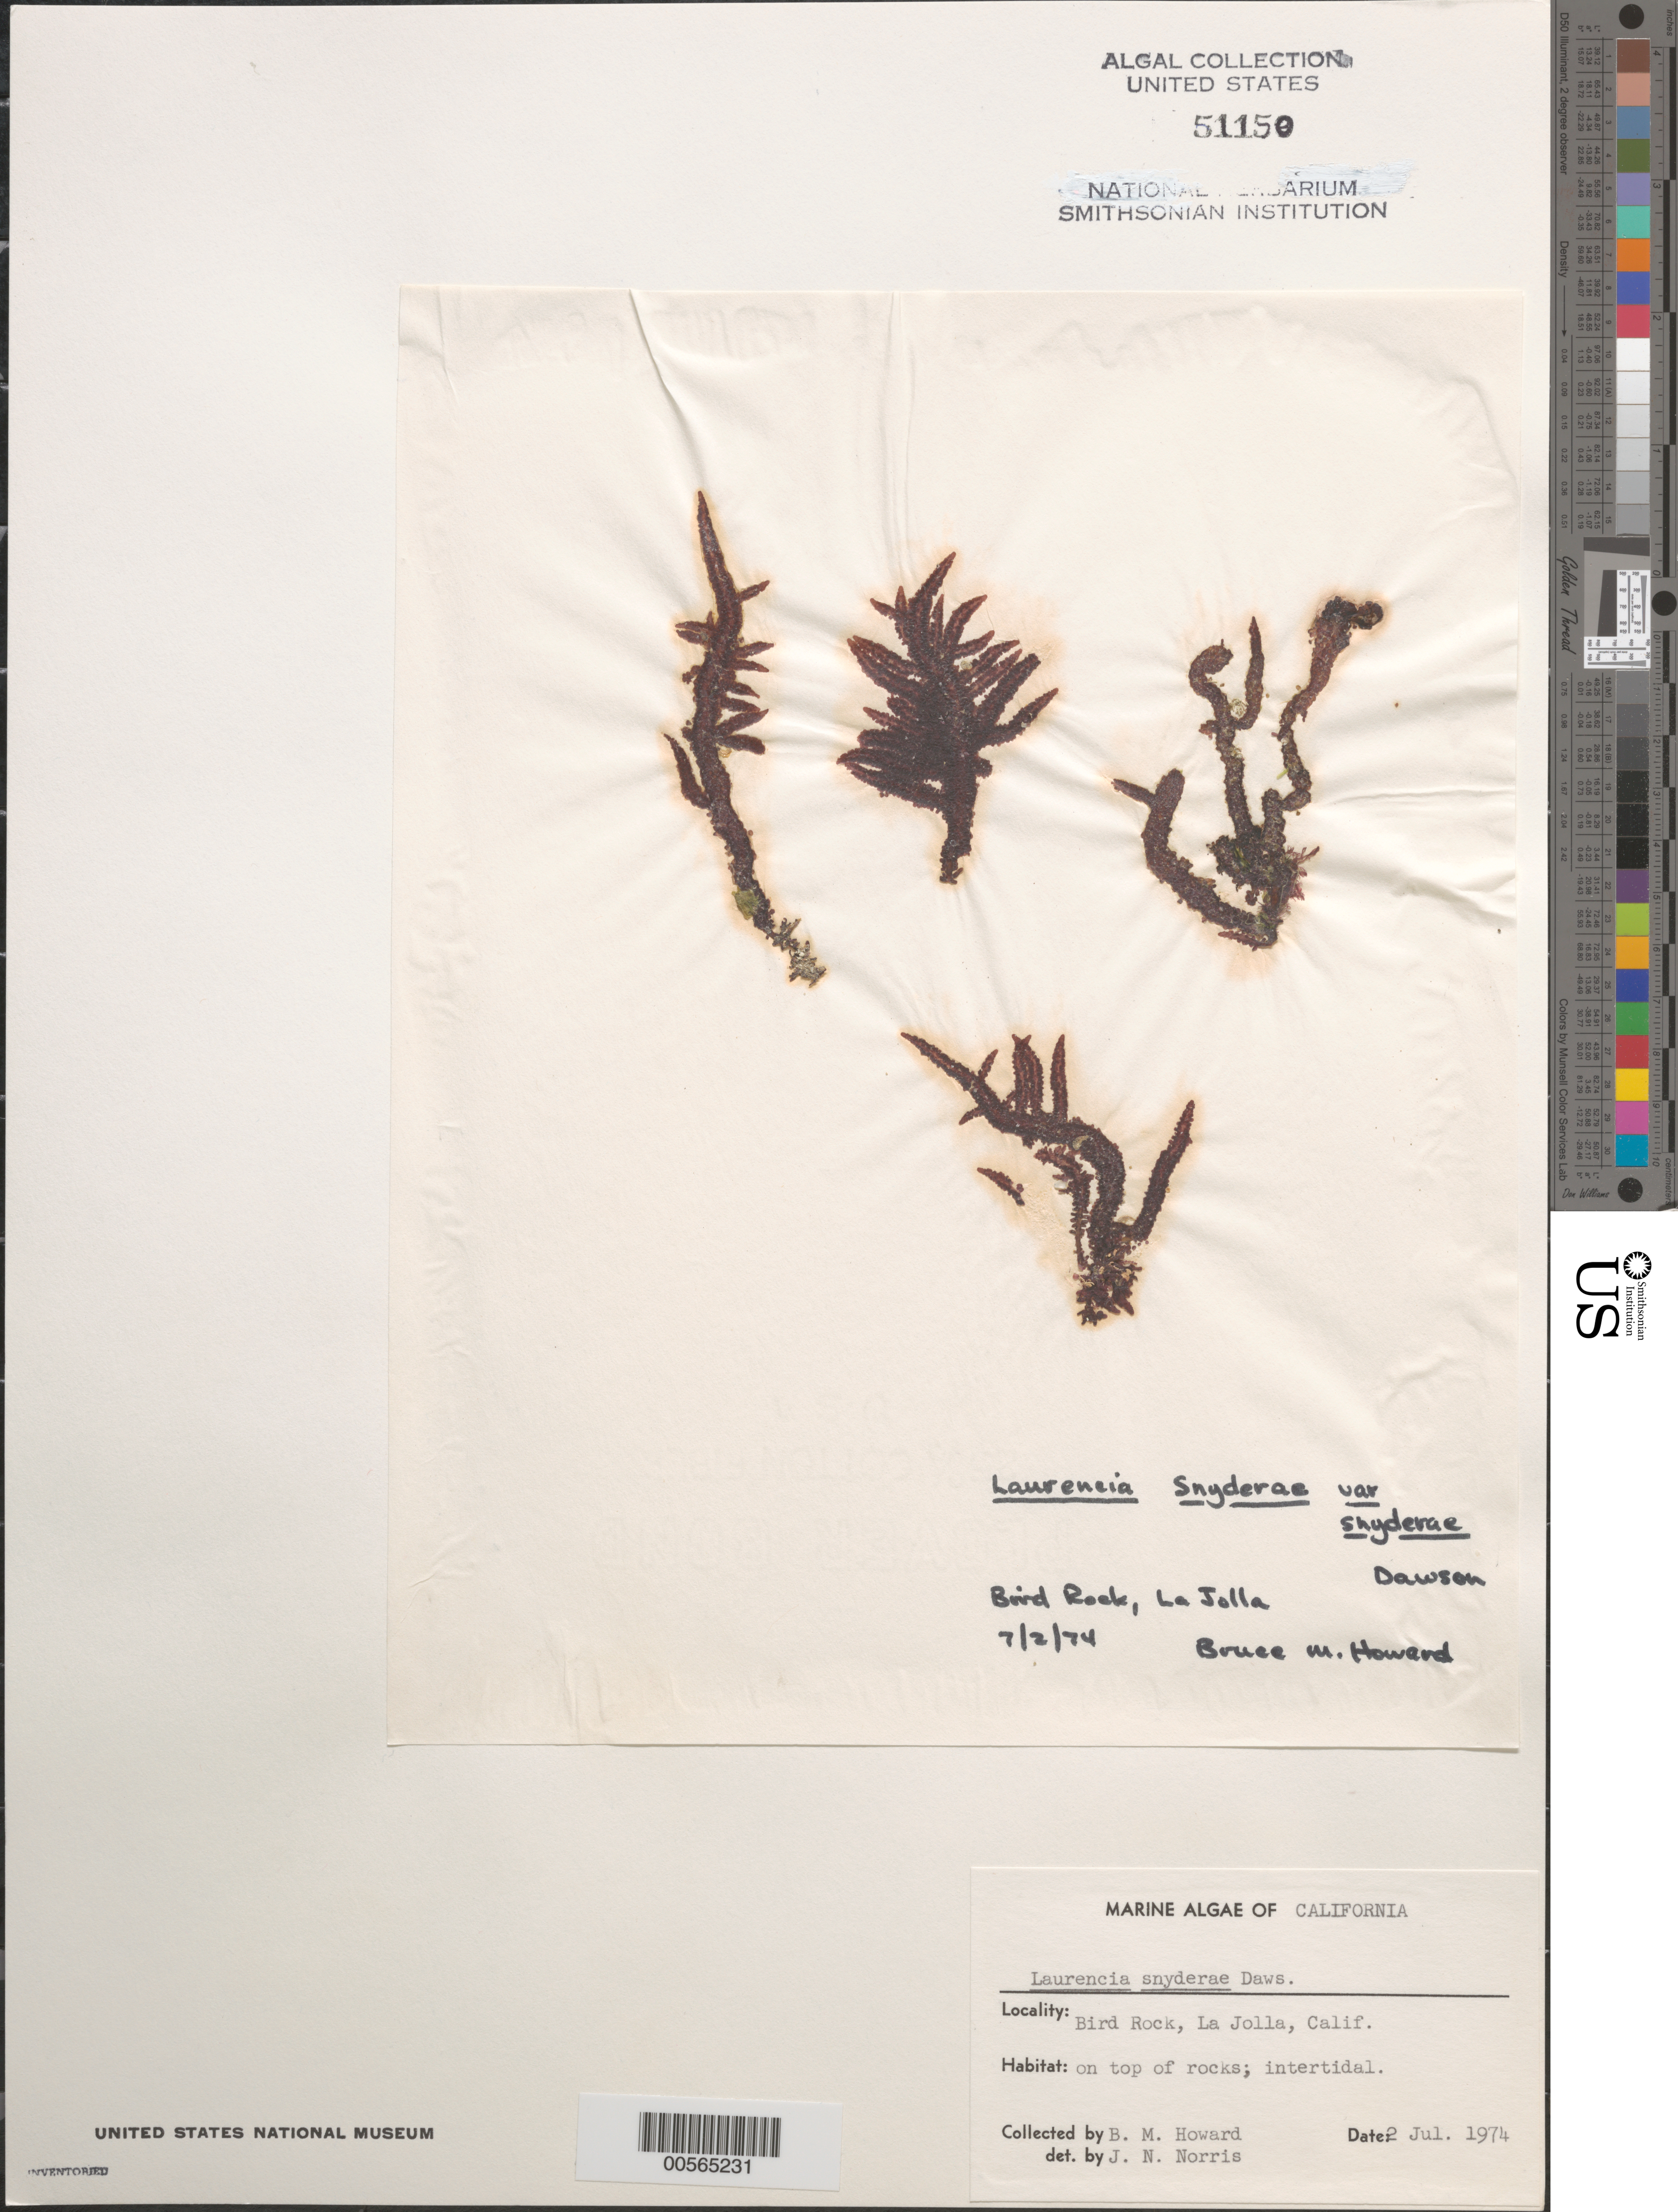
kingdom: Plantae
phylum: Rhodophyta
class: Florideophyceae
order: Ceramiales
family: Rhodomelaceae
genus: Laurencia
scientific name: Laurencia snyderae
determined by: Norris, James N.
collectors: B. Howard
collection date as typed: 02 Jul 1974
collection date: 1974-07-02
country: United States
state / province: California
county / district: San Diego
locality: Bird Rock, La Jolla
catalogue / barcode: US 51150